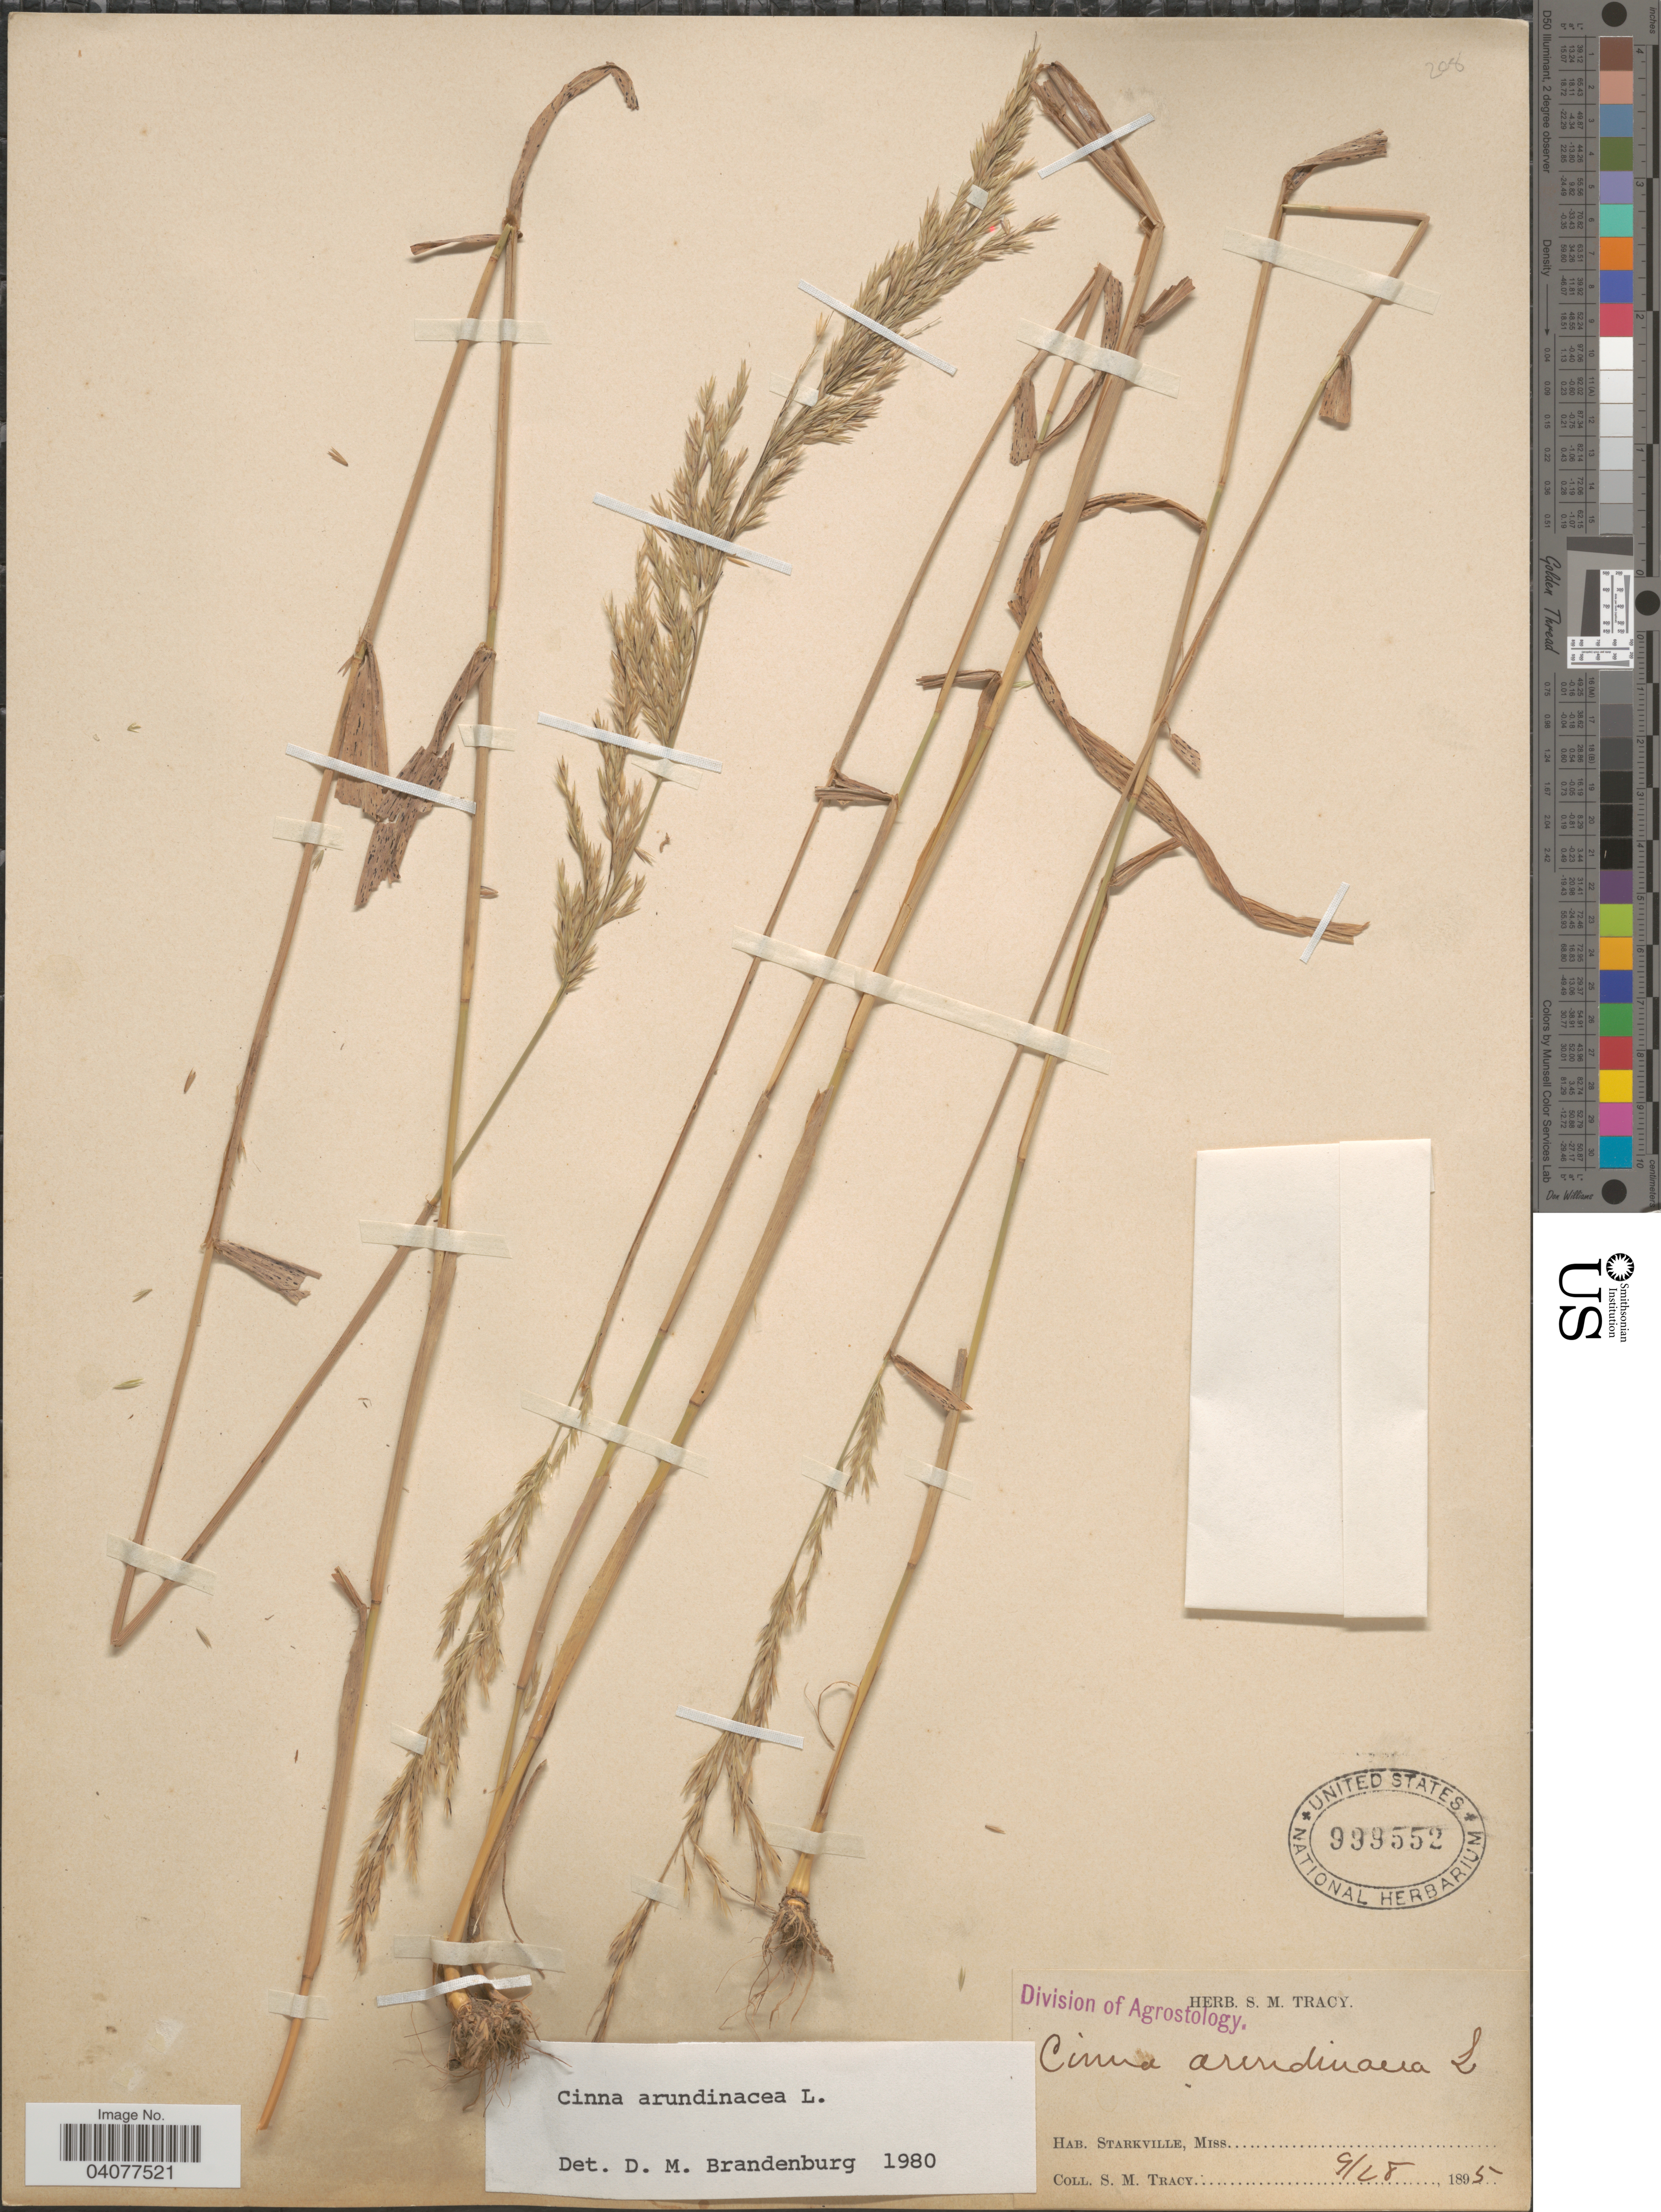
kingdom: Plantae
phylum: Tracheophyta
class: Liliopsida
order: Poales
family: Poaceae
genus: Cinna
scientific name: Cinna arundinacea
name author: L.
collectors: S. M. Tracy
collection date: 1895-09-28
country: United States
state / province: Mississippi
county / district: Oktibbeha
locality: Starkville.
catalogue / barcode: US 999552